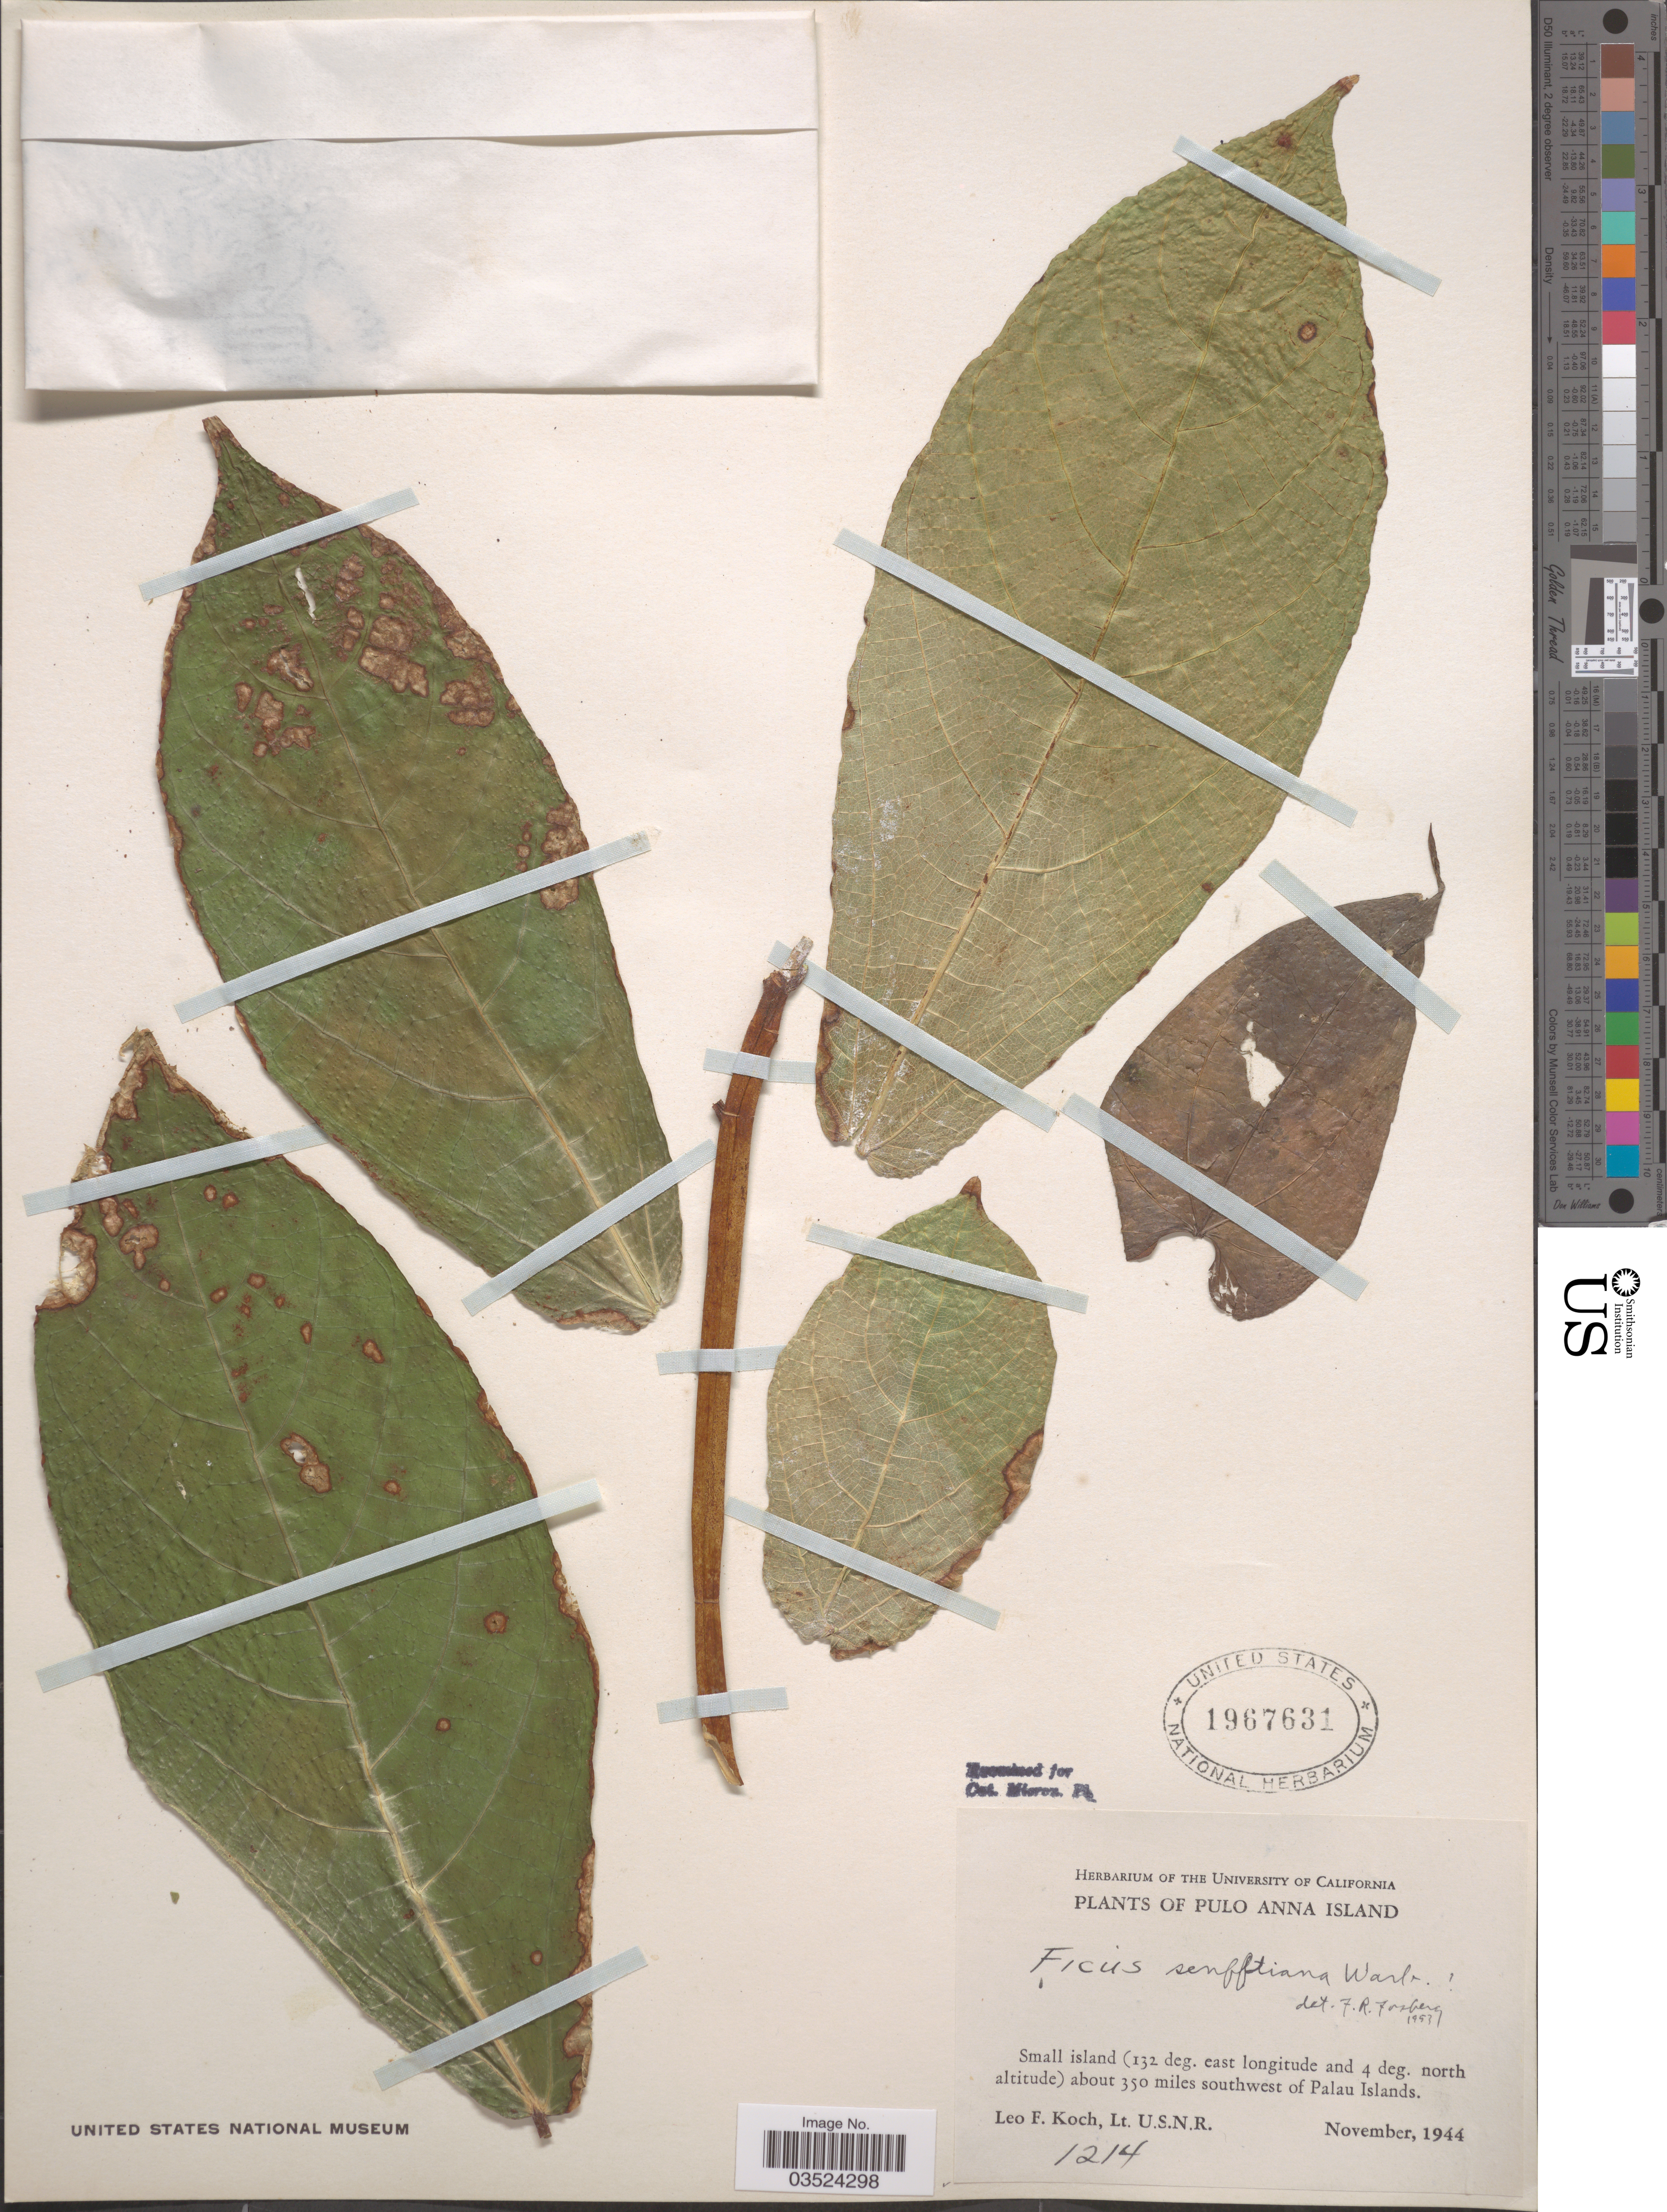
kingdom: Plantae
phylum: Tracheophyta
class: Magnoliopsida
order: Rosales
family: Moraceae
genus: Ficus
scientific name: Ficus senfftiana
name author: Warb.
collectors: L. F. Koch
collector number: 1214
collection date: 1944-11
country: Palau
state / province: Belau Outliers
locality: Pulo Anna Island. Small island about 350 miles southwest of Palau Islands.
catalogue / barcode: US 1967631